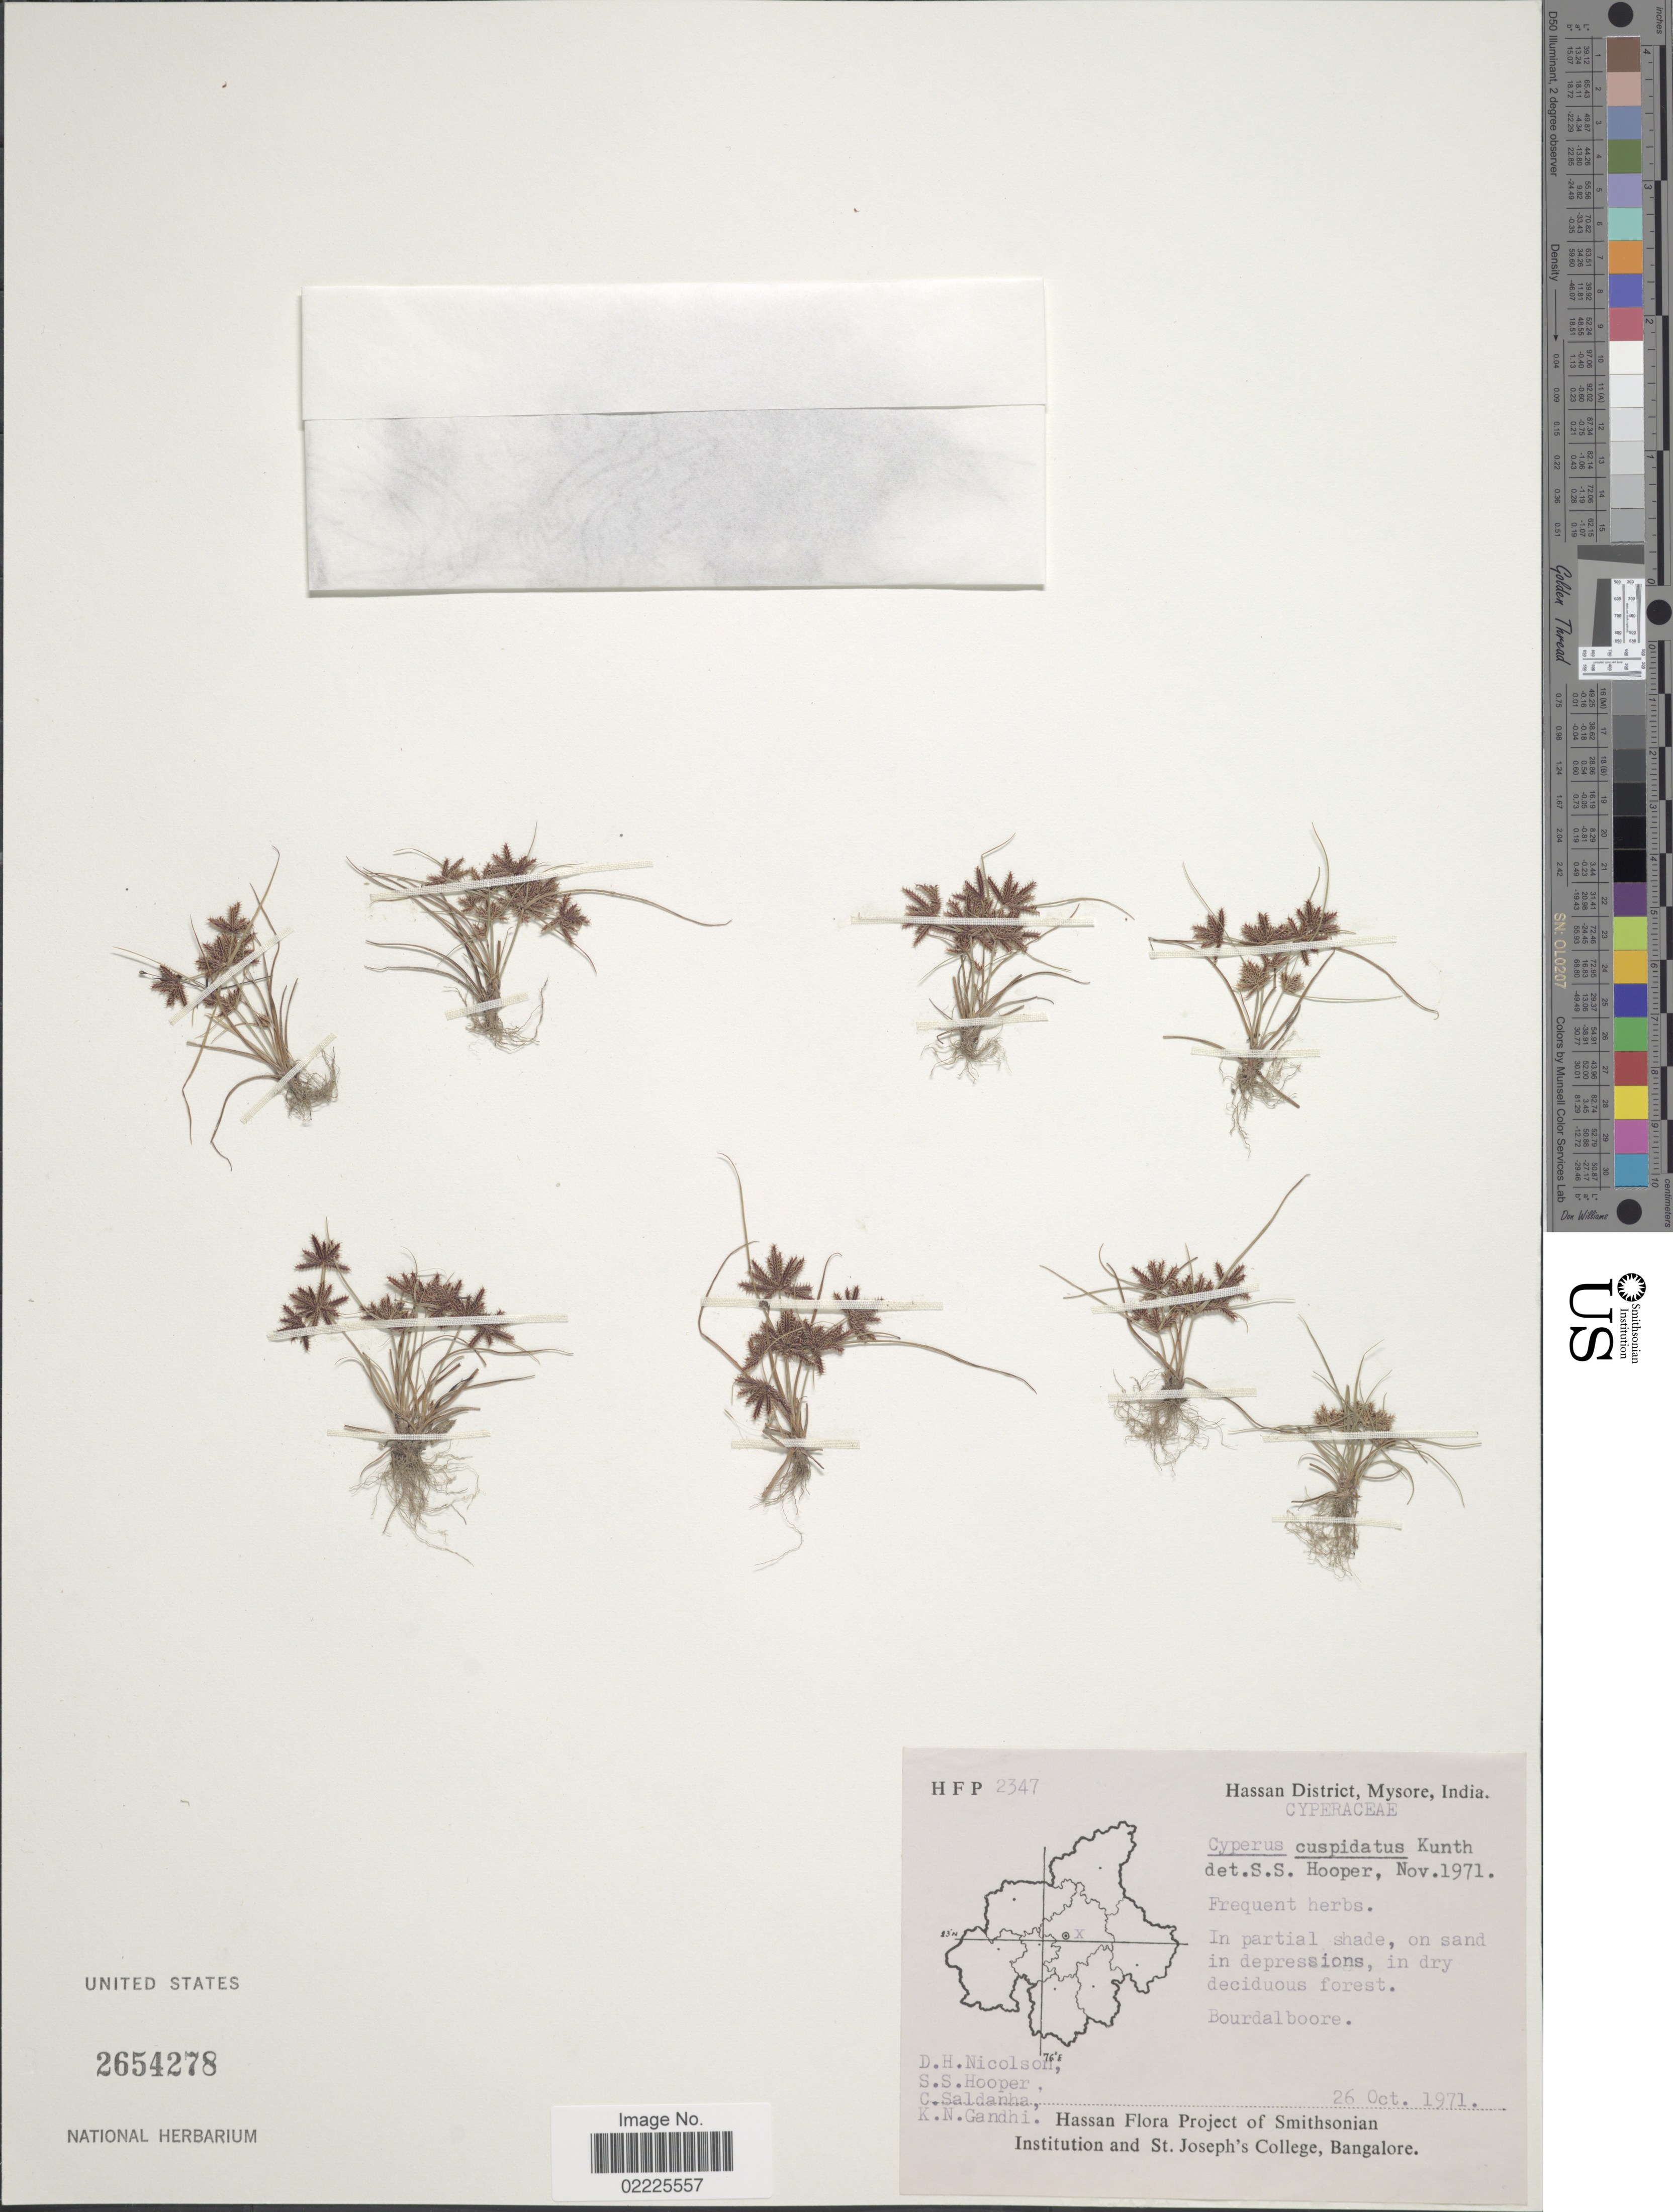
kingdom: Plantae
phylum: Tracheophyta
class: Liliopsida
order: Poales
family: Cyperaceae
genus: Cyperus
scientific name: Cyperus cuspidatus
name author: Kunth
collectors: D. H. Nicolson, S. S. Hooper, C. Saldanha & K. N. Gandhi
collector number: H F P 2347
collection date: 1971-10-26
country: India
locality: Hassan District, Mysore, Bourdalboore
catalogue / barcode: US 2654278